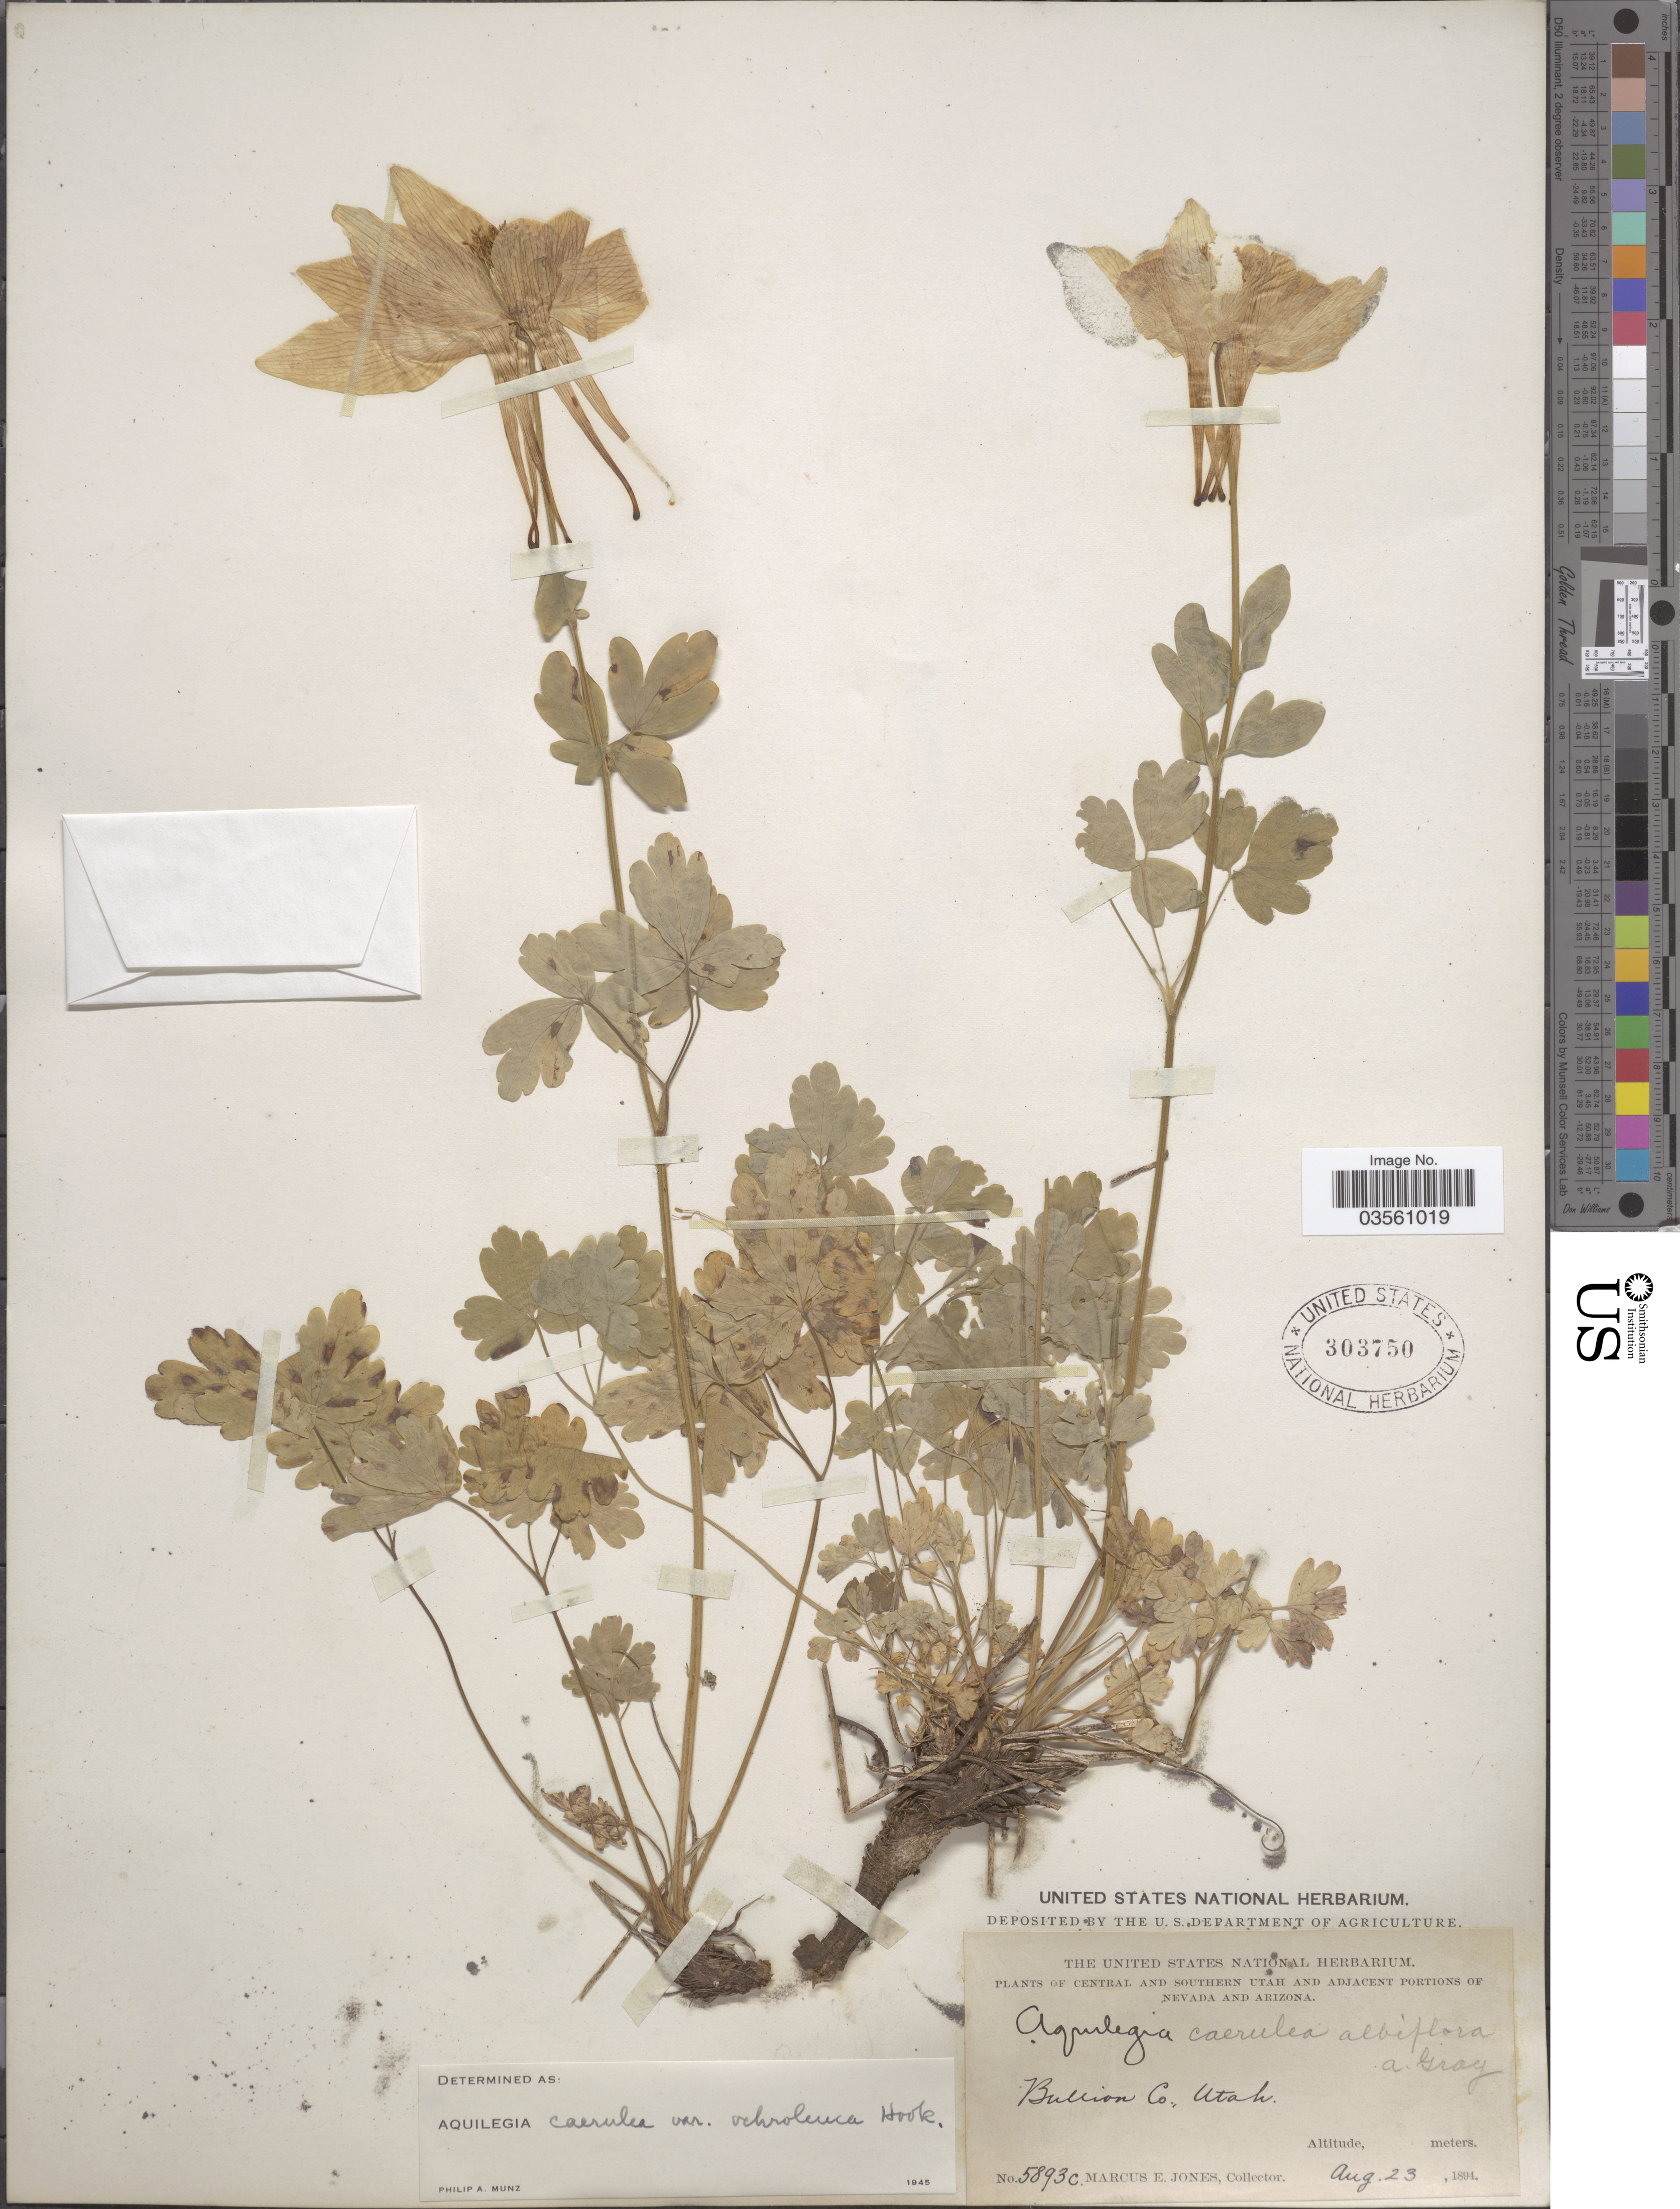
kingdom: Plantae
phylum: Tracheophyta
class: Magnoliopsida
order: Ranunculales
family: Ranunculaceae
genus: Aquilegia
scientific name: Aquilegia coerulea var. ochroleuca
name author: Hook.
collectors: M. E. Jones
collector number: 5893c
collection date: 1894-08-23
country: United States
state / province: Utah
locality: Central and Southern Utah. Bullion Co.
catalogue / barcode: US 303750